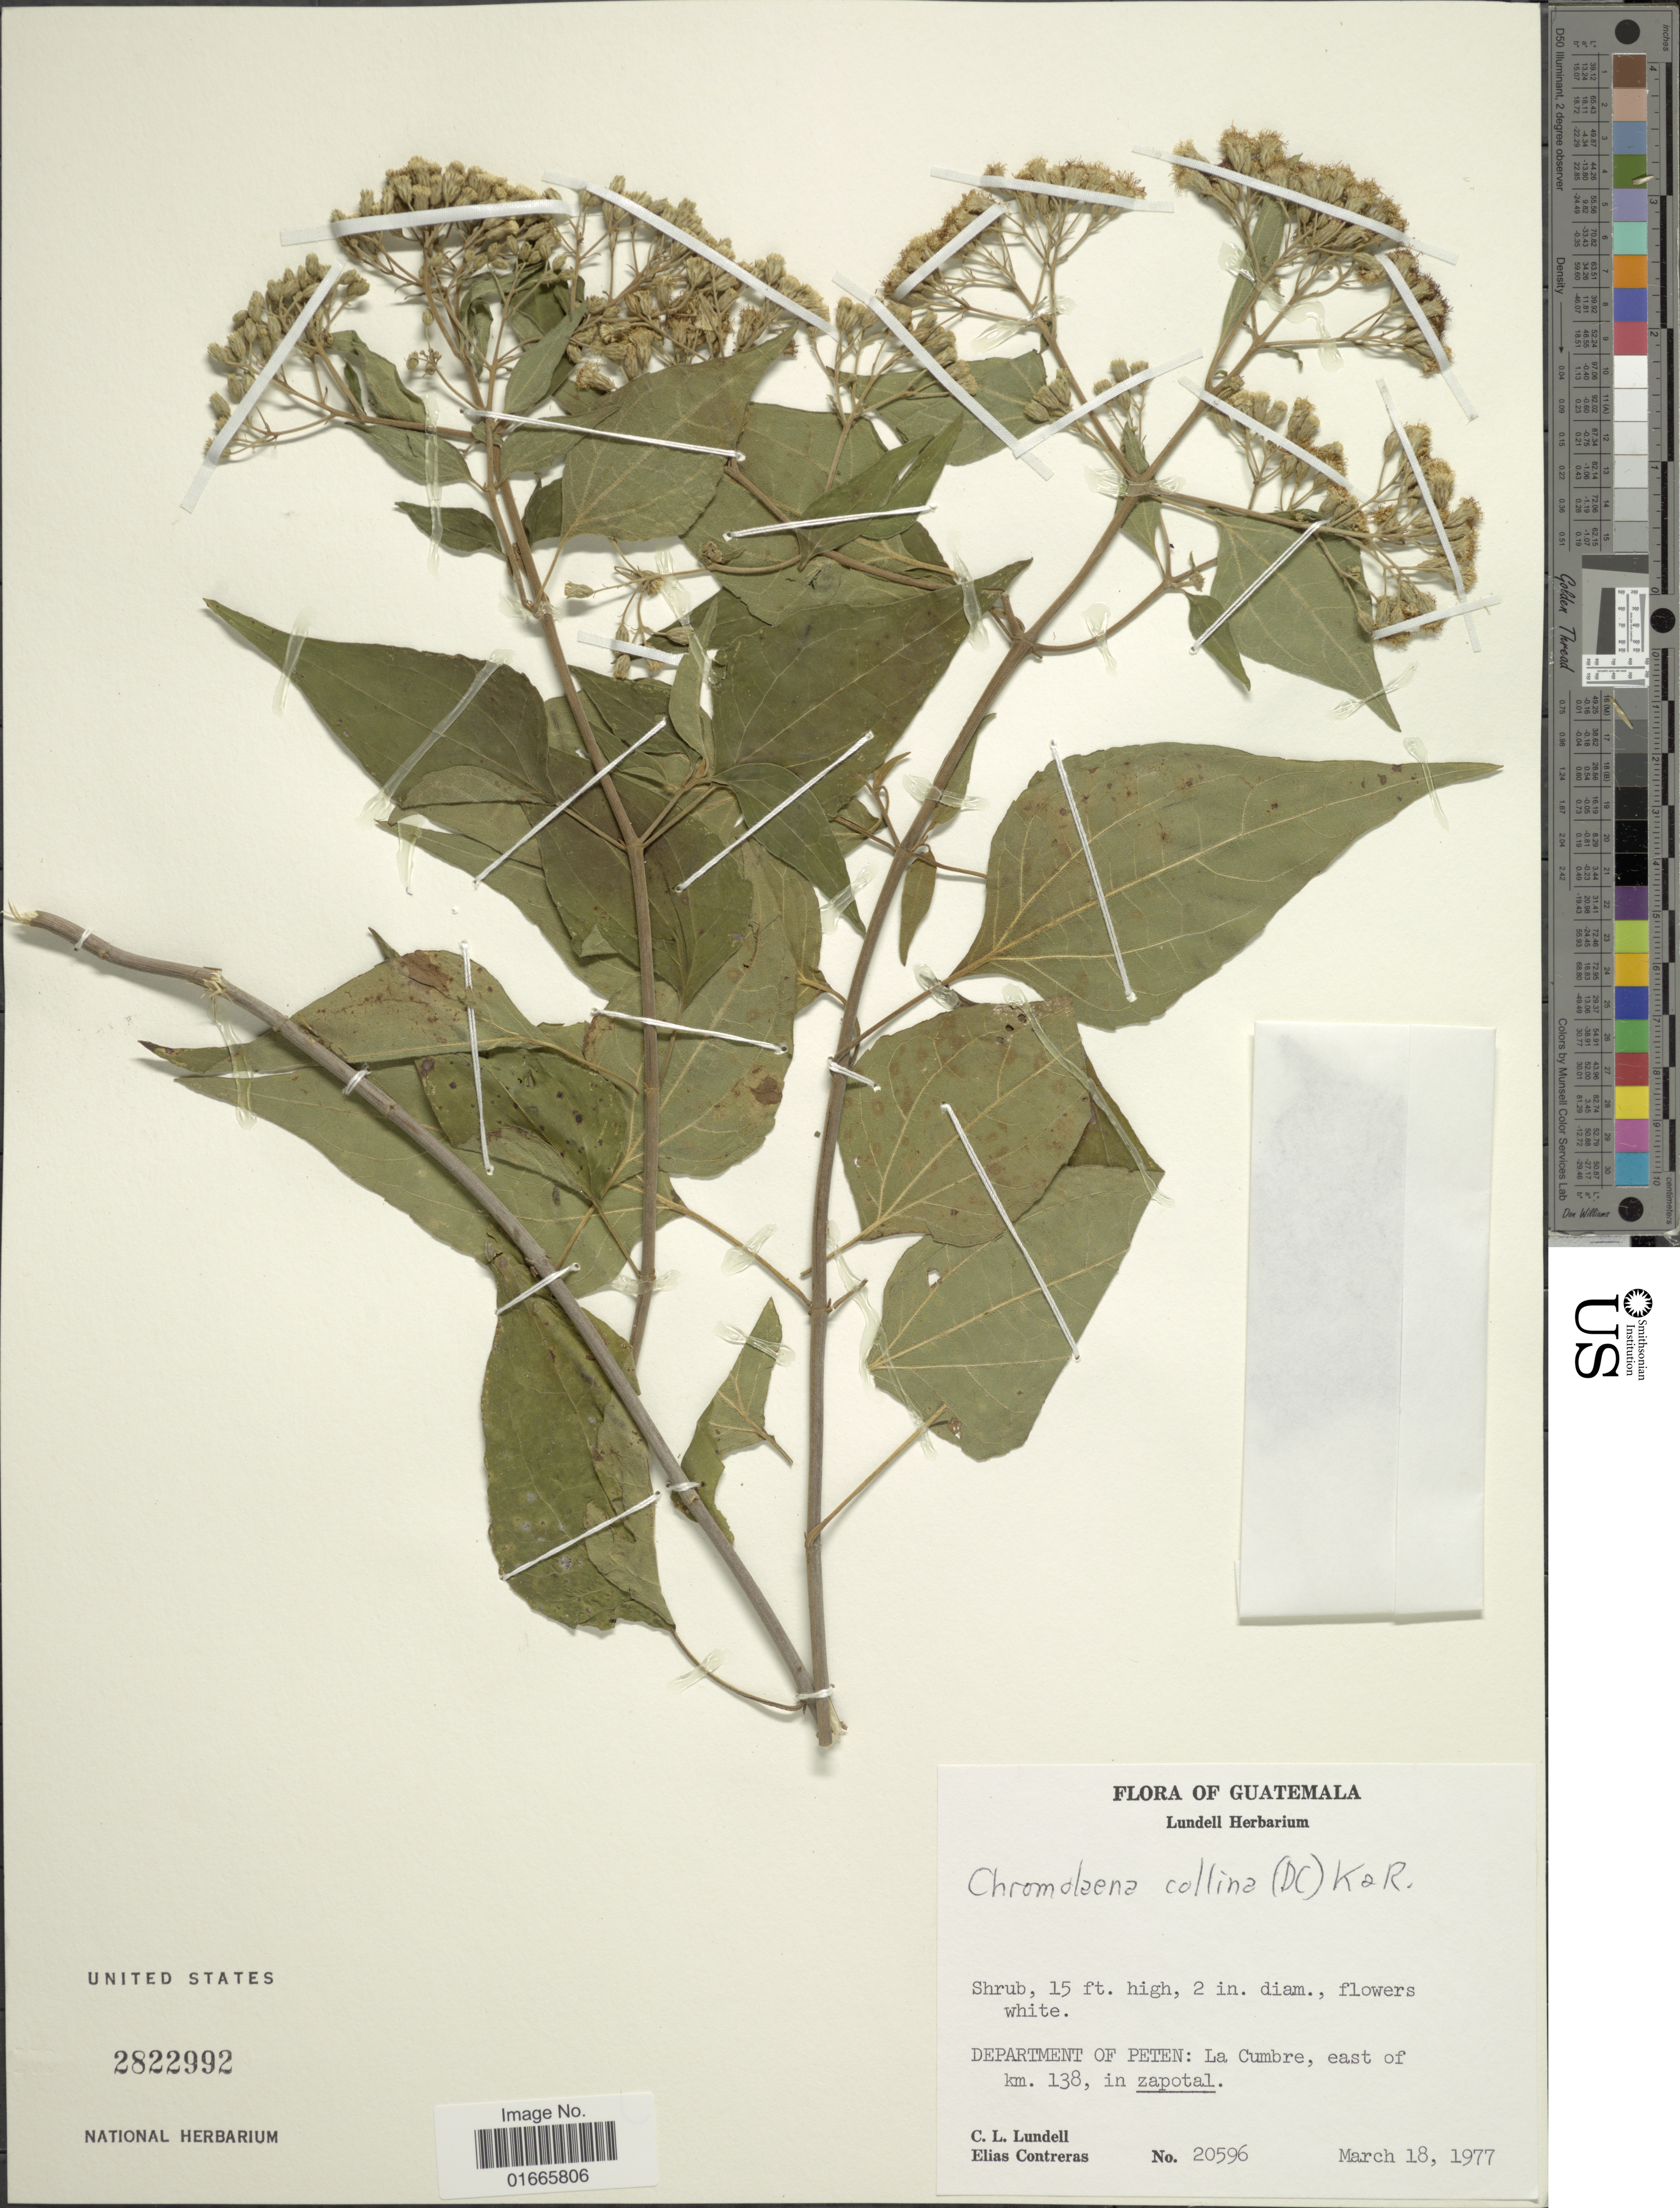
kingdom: Plantae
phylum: Tracheophyta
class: Magnoliopsida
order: Asterales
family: Asteraceae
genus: Chromolaena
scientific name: Chromolaena collina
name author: (DC.) R.M. King & H. Rob.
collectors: C. L. Lundell & E. Contreras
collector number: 20596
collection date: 1977-03-18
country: Guatemala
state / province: El Petén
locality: Department of Peten, east of km. 138, in Zapotal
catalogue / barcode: US 2822992